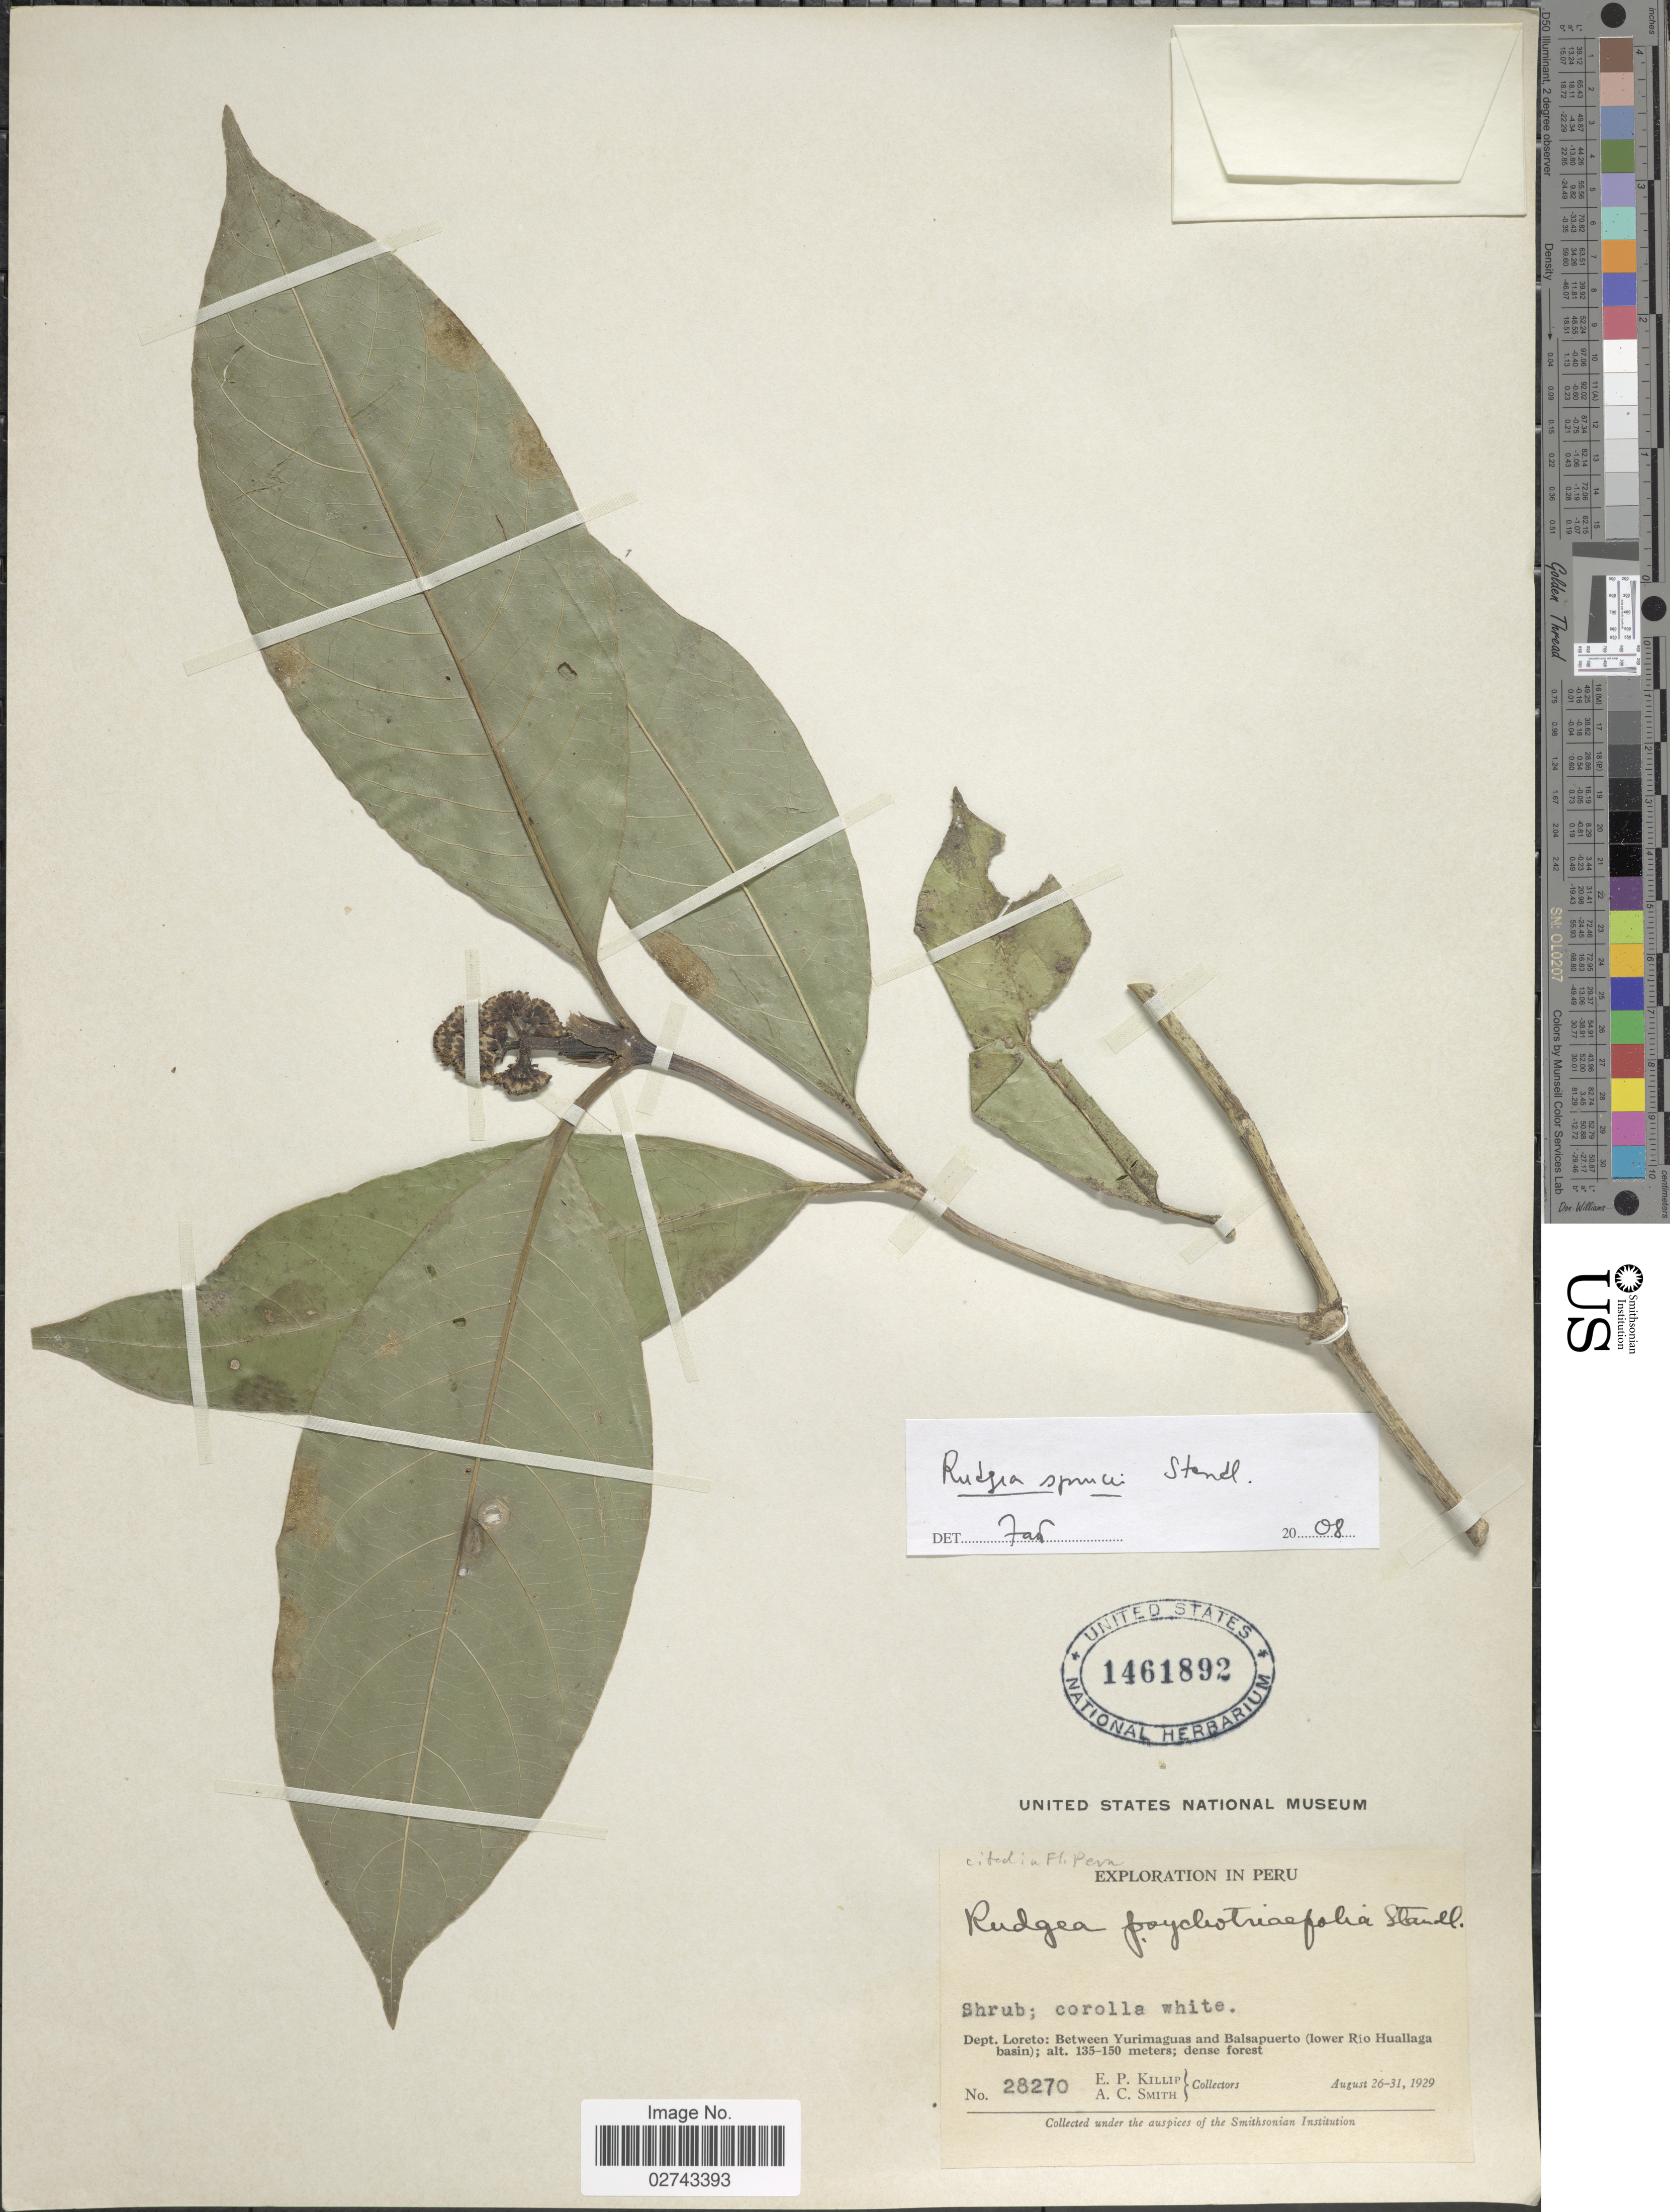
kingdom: Plantae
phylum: Tracheophyta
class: Magnoliopsida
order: Gentianales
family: Rubiaceae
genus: Rudgea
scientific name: Rudgea sprucei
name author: Standl.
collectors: E. P. Killip & A. C. Smith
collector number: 28270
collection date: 1929-08-26/1929-08-31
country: Peru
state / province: Loreto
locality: Between Yurimaguas and Balsapuerto (lower Rio Huallaga basin); dense forest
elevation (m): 135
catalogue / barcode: US 1461892